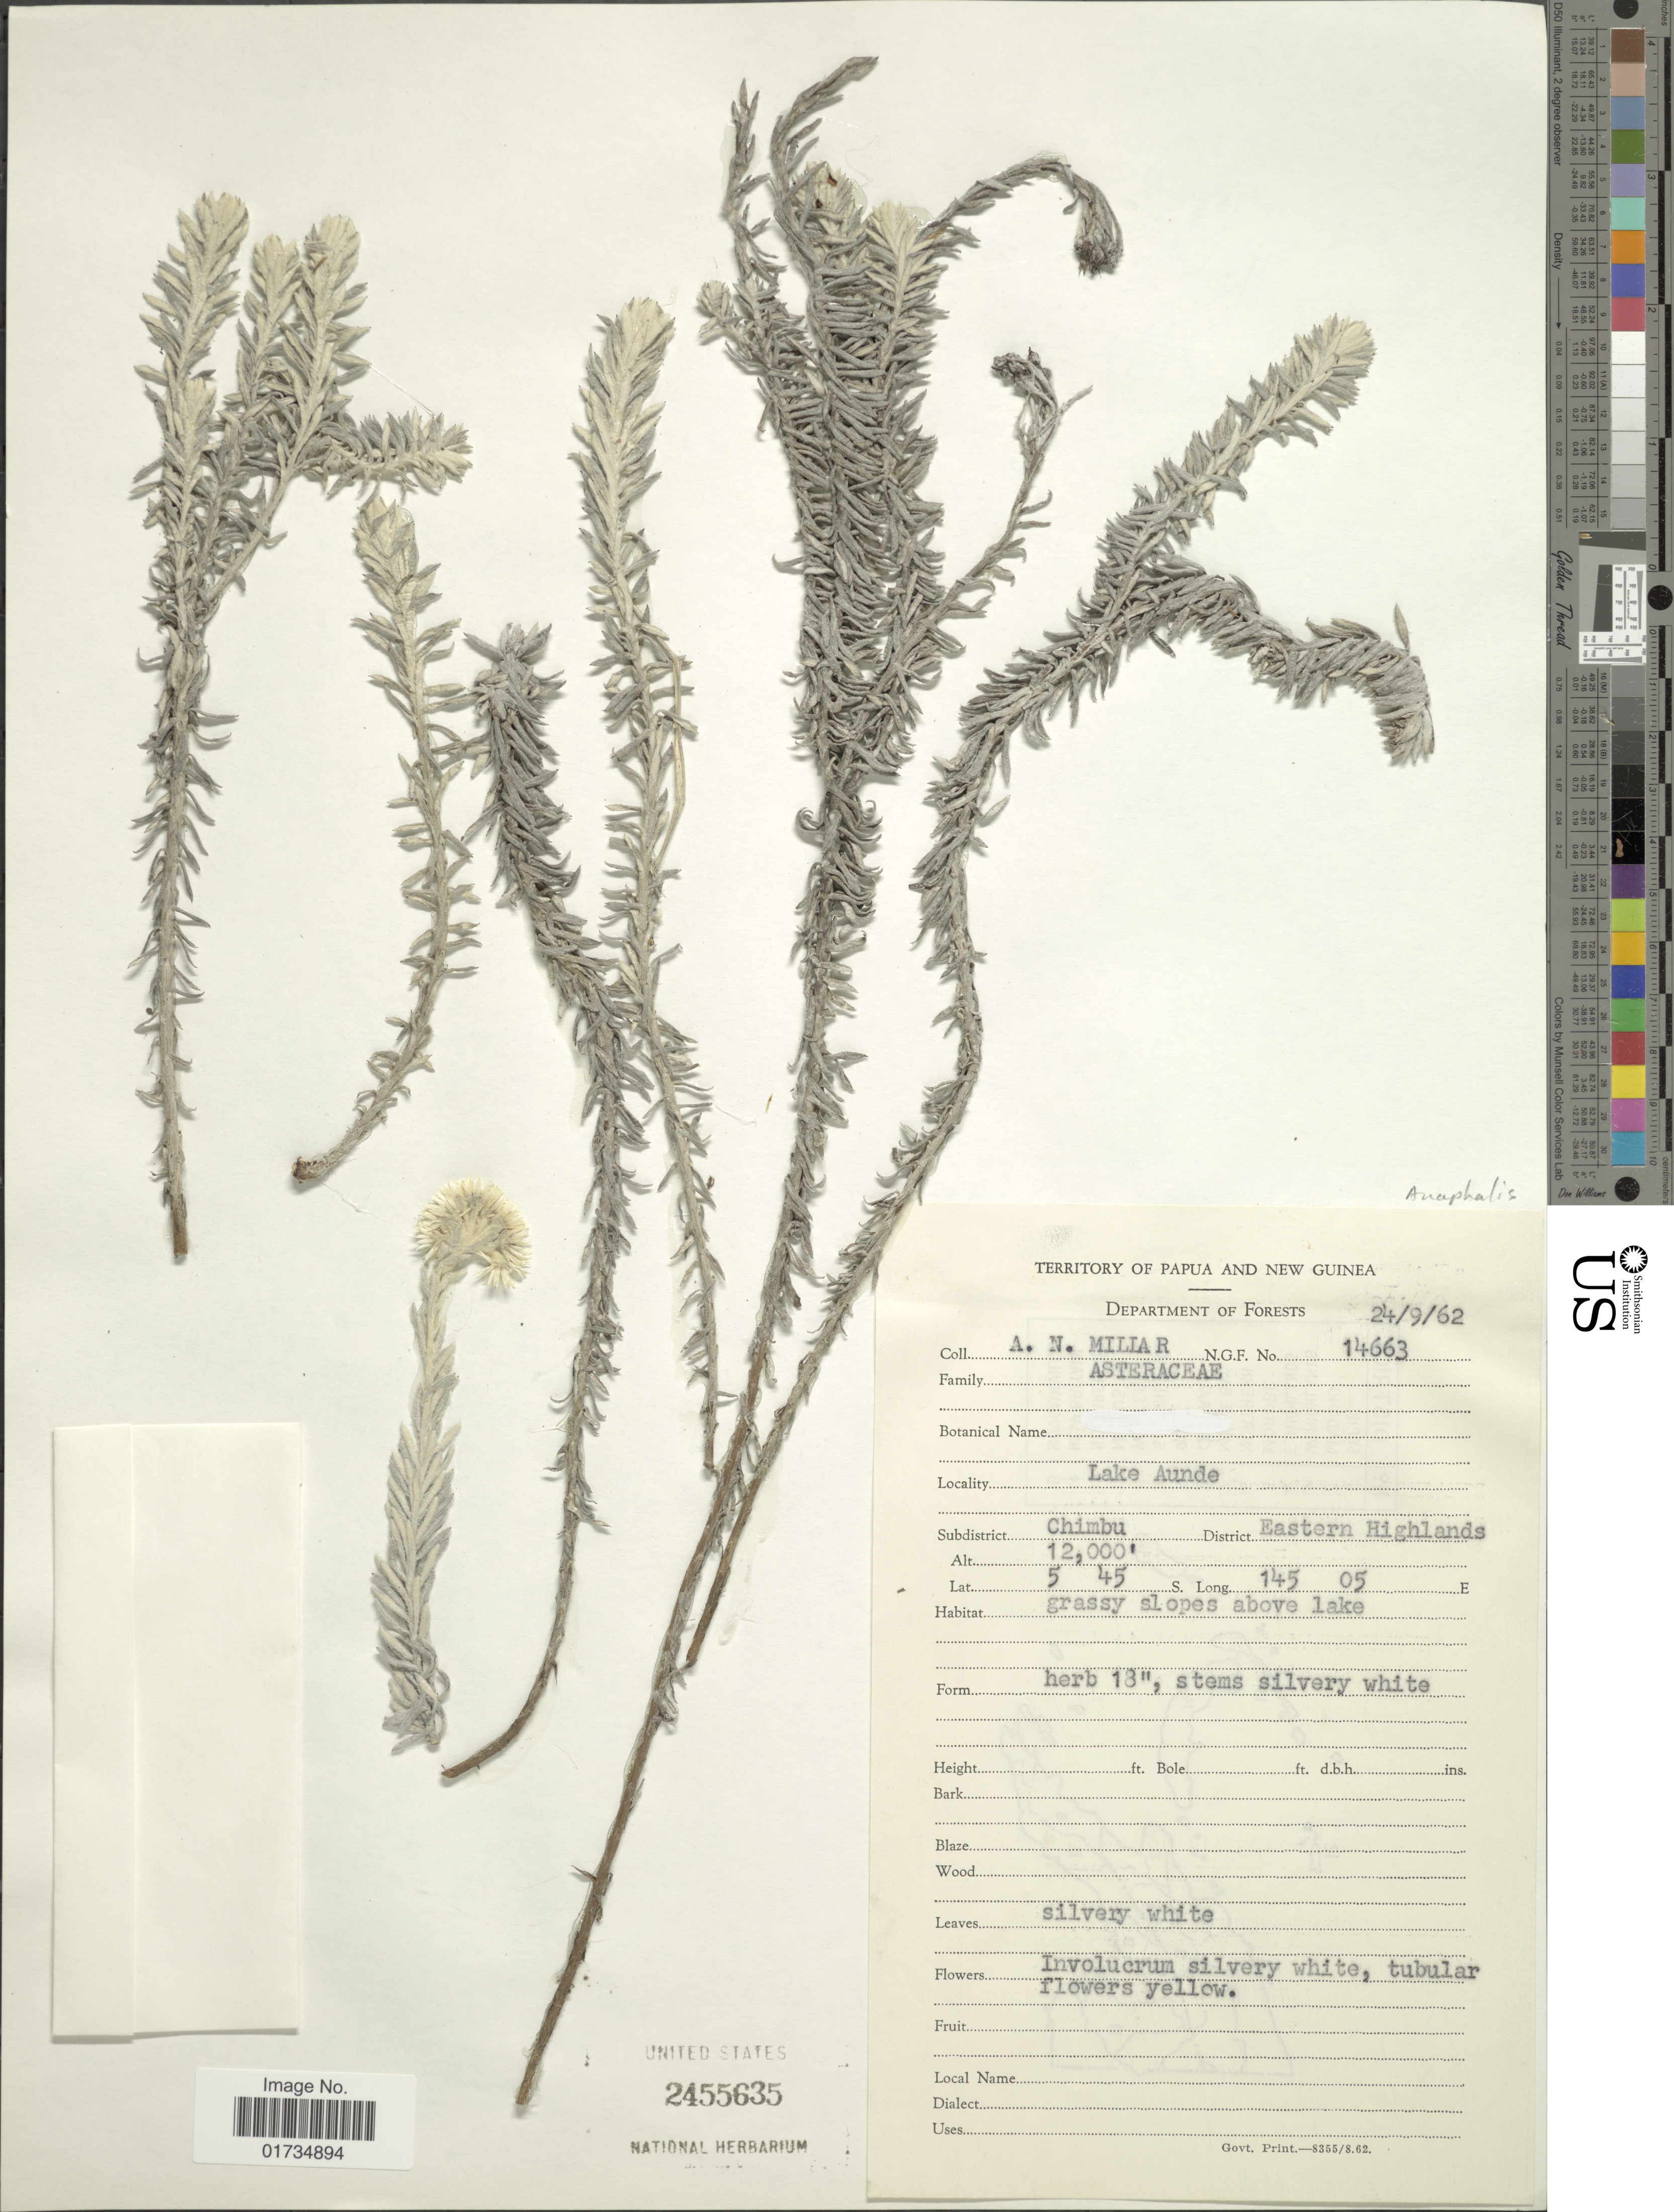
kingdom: Plantae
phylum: Tracheophyta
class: Magnoliopsida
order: Asterales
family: Asteraceae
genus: Anaphalis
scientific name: Anaphalis sp.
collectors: A. Millar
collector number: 14663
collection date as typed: Transcribed d/m/y: 24/9/62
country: Papua New Guinea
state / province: Chimbu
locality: Subdistrict Chimbu. District Eastern Highlands. grassy slopes above lake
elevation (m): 3658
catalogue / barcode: US 2455635